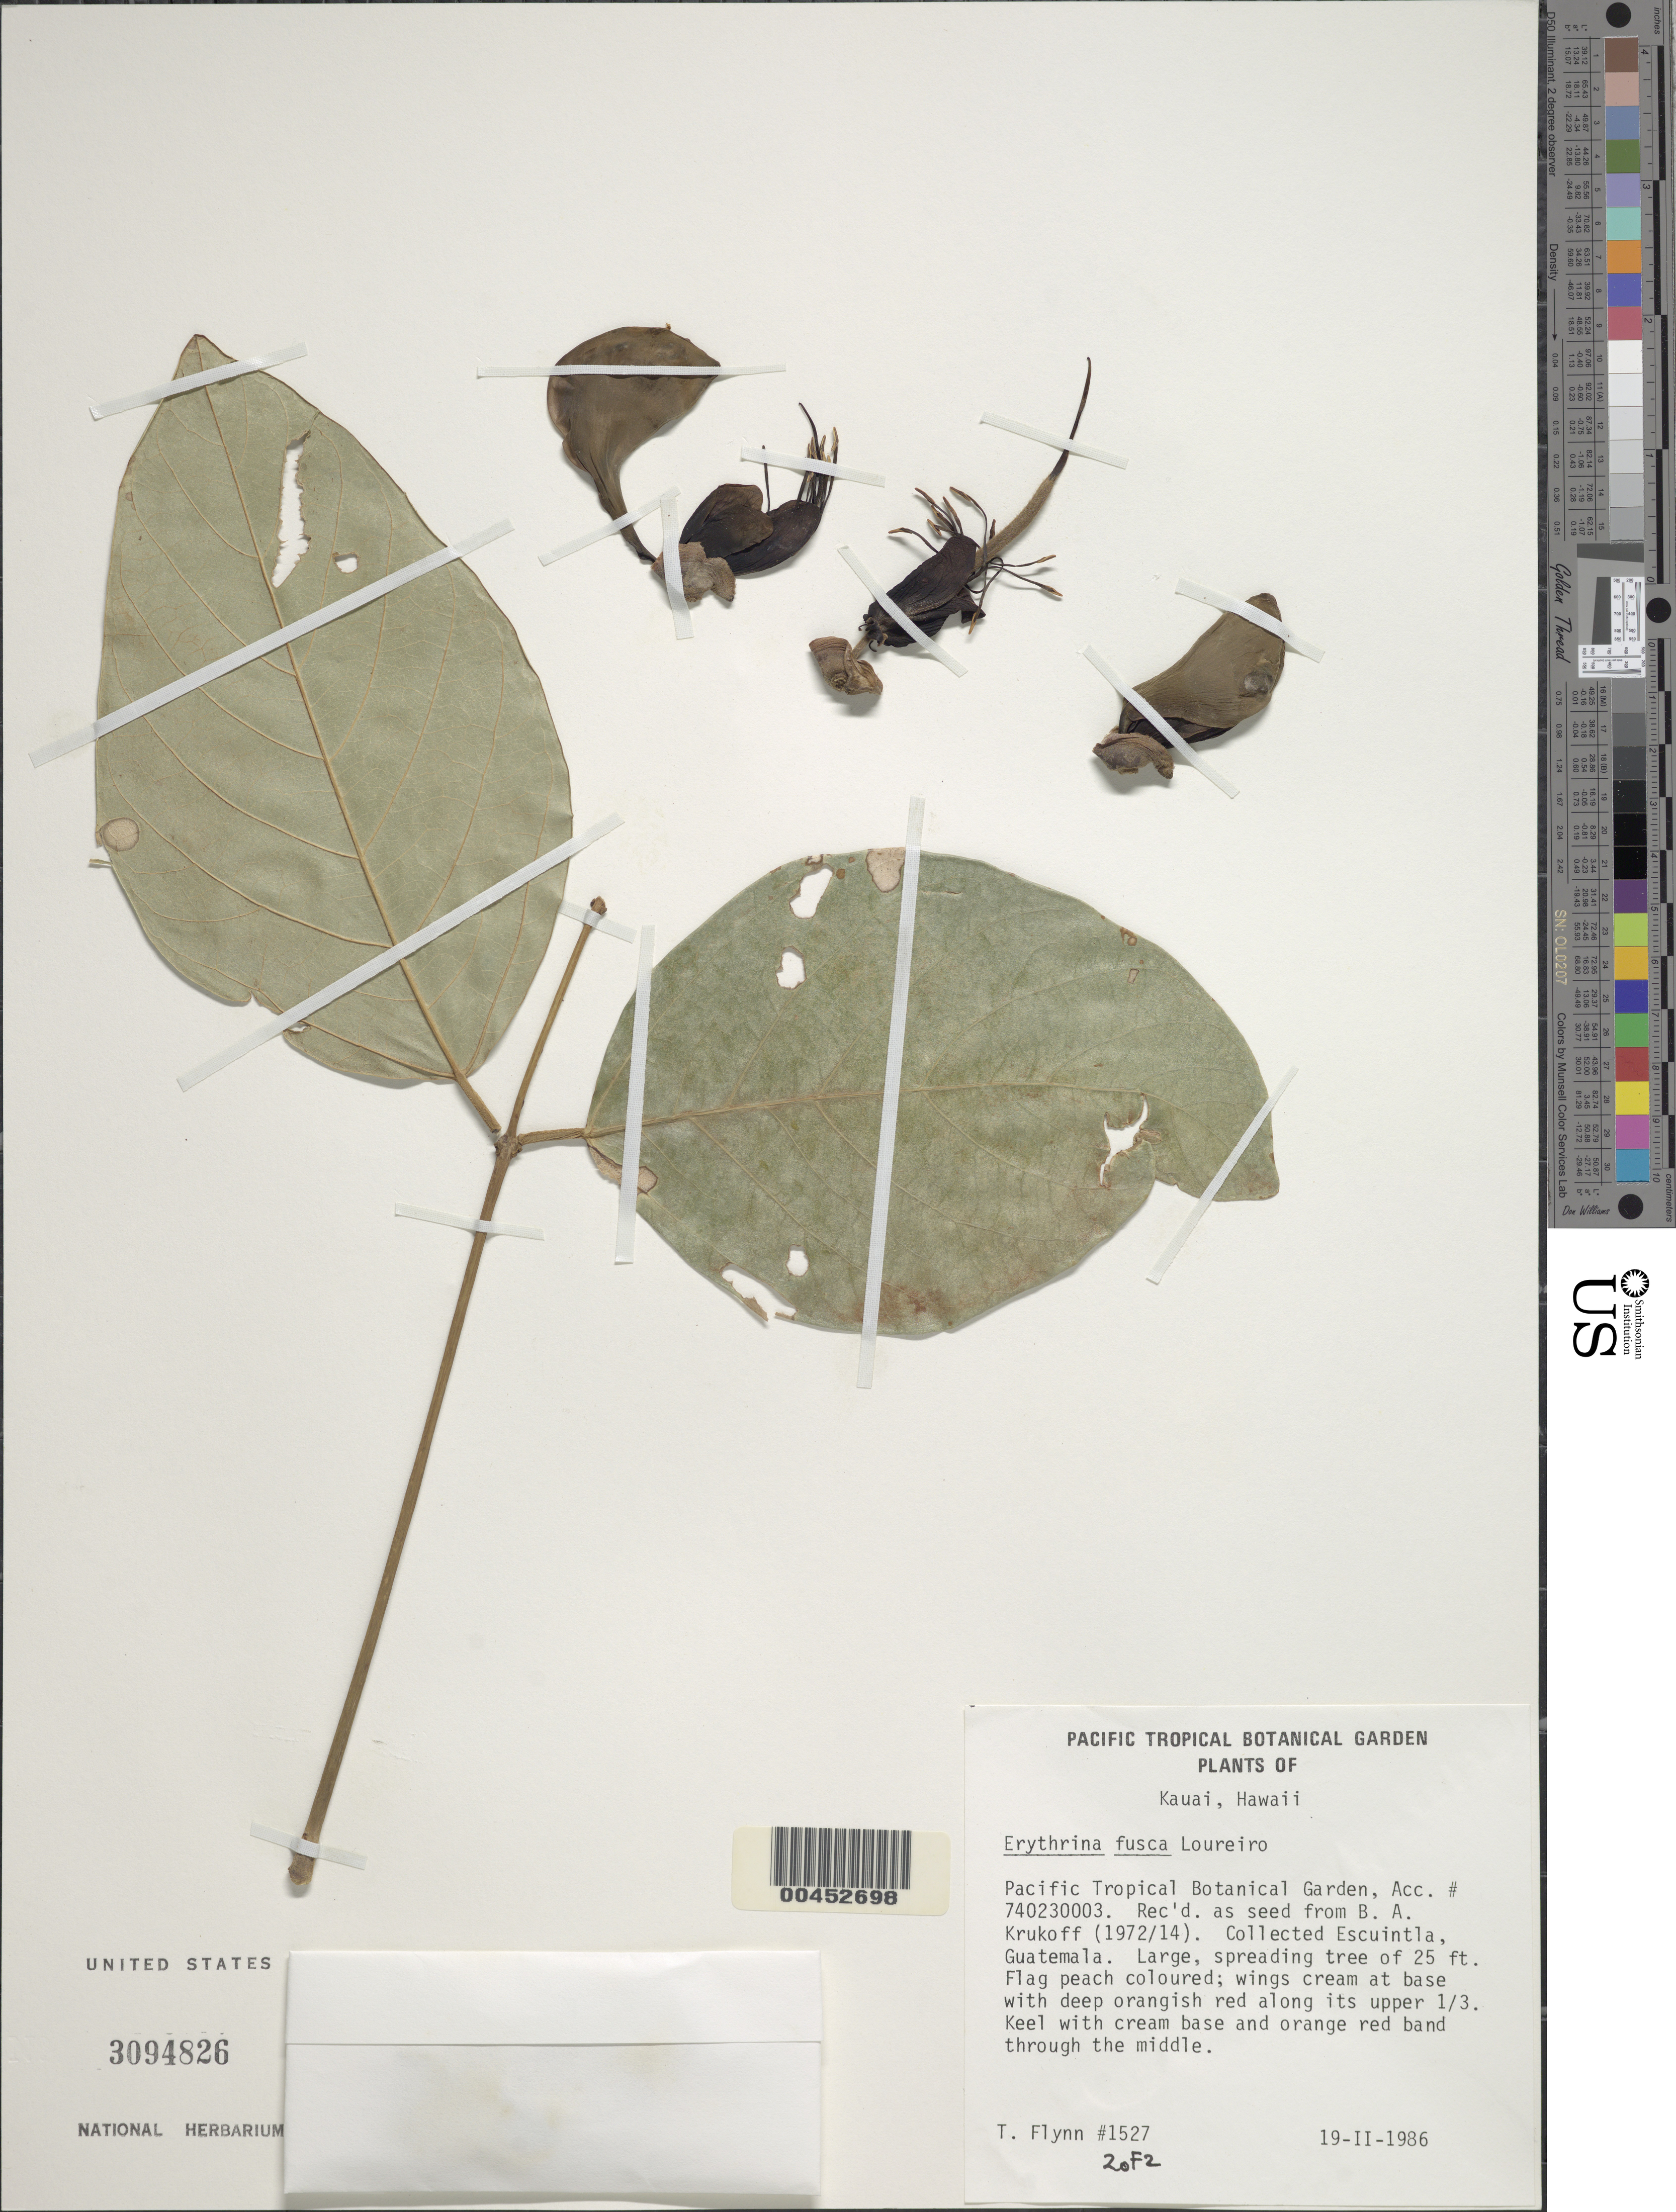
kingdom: Plantae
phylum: Tracheophyta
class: Magnoliopsida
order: Fabales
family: Fabaceae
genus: Erythrina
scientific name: Erythrina fusca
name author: Lour.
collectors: T. W. Flynn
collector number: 1527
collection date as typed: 19 Feb 1986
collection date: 1986-02-19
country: United States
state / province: Hawaii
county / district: Kauai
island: Kaua'i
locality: Pacific Tropical Botanical Garden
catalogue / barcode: US 3094826